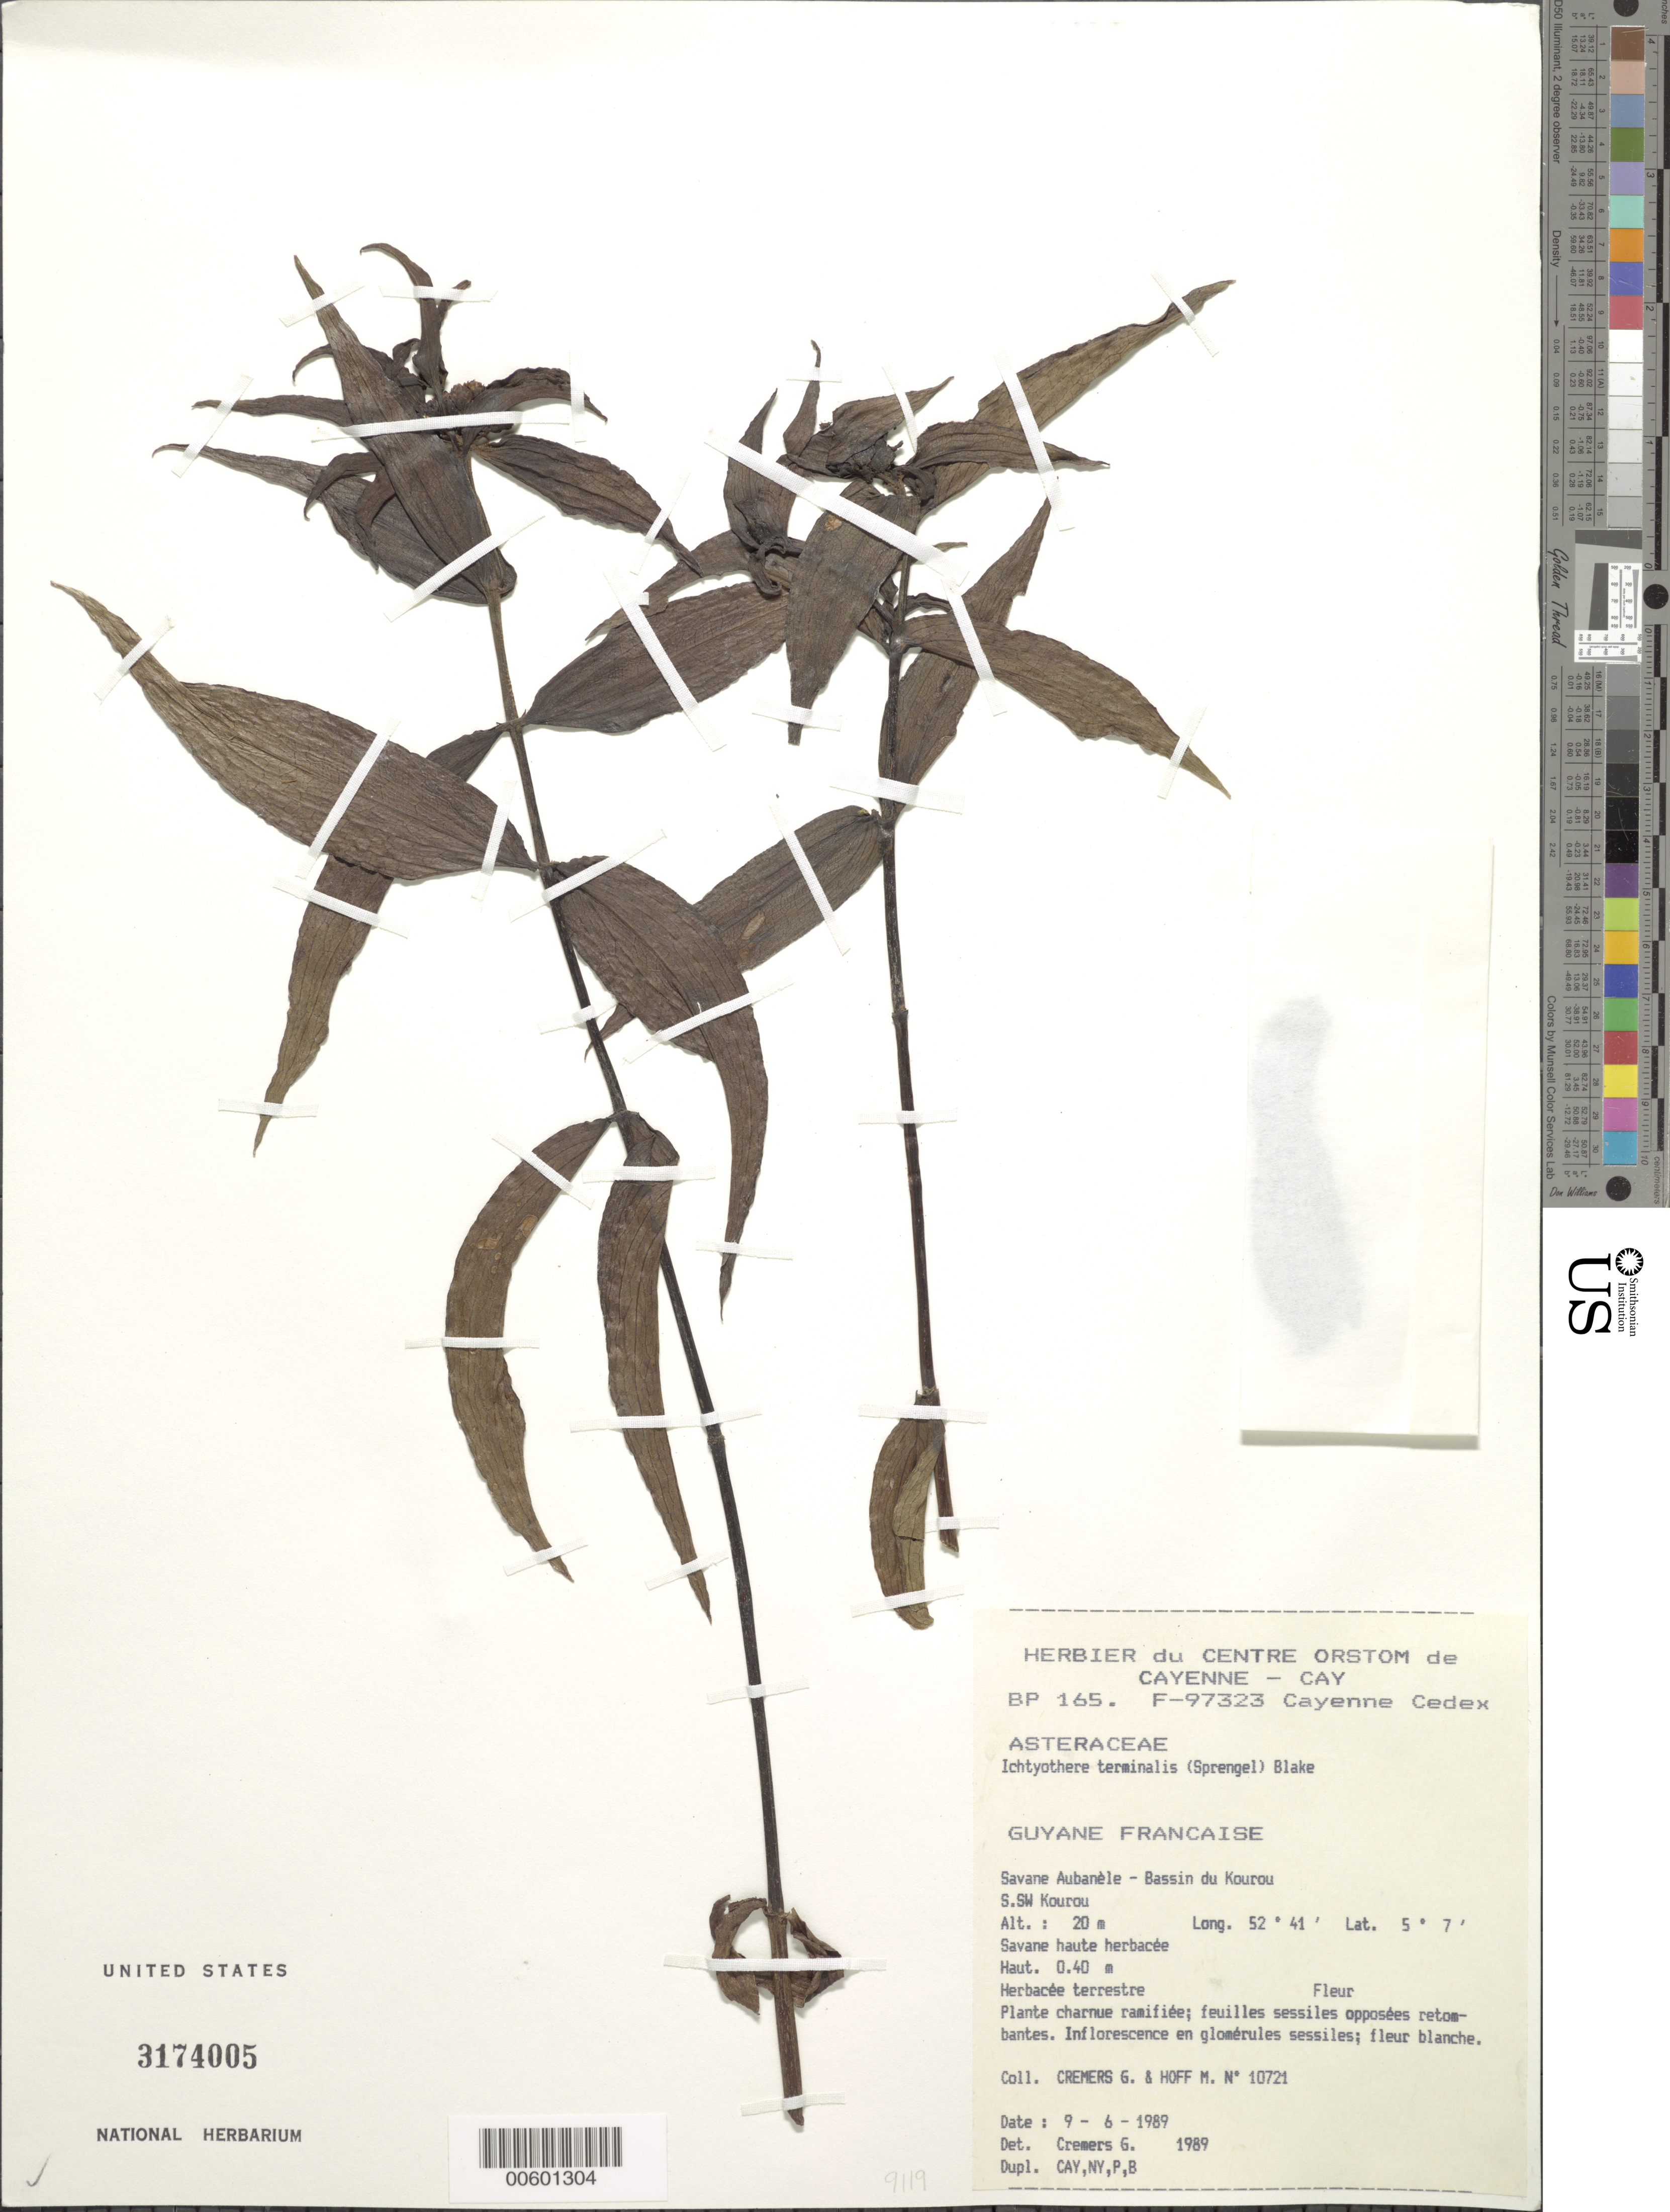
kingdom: Plantae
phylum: Tracheophyta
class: Magnoliopsida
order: Asterales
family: Asteraceae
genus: Ichthyothere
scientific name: Ichthyothere terminalis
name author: (Spreng.) S.F. Blake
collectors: G. Cremers & M. Hoff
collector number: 10721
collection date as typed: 9-Jun-89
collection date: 1989-06-09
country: French Guiana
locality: Savane Aubanèle, Bassin du Kourou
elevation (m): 20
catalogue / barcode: US 3174005